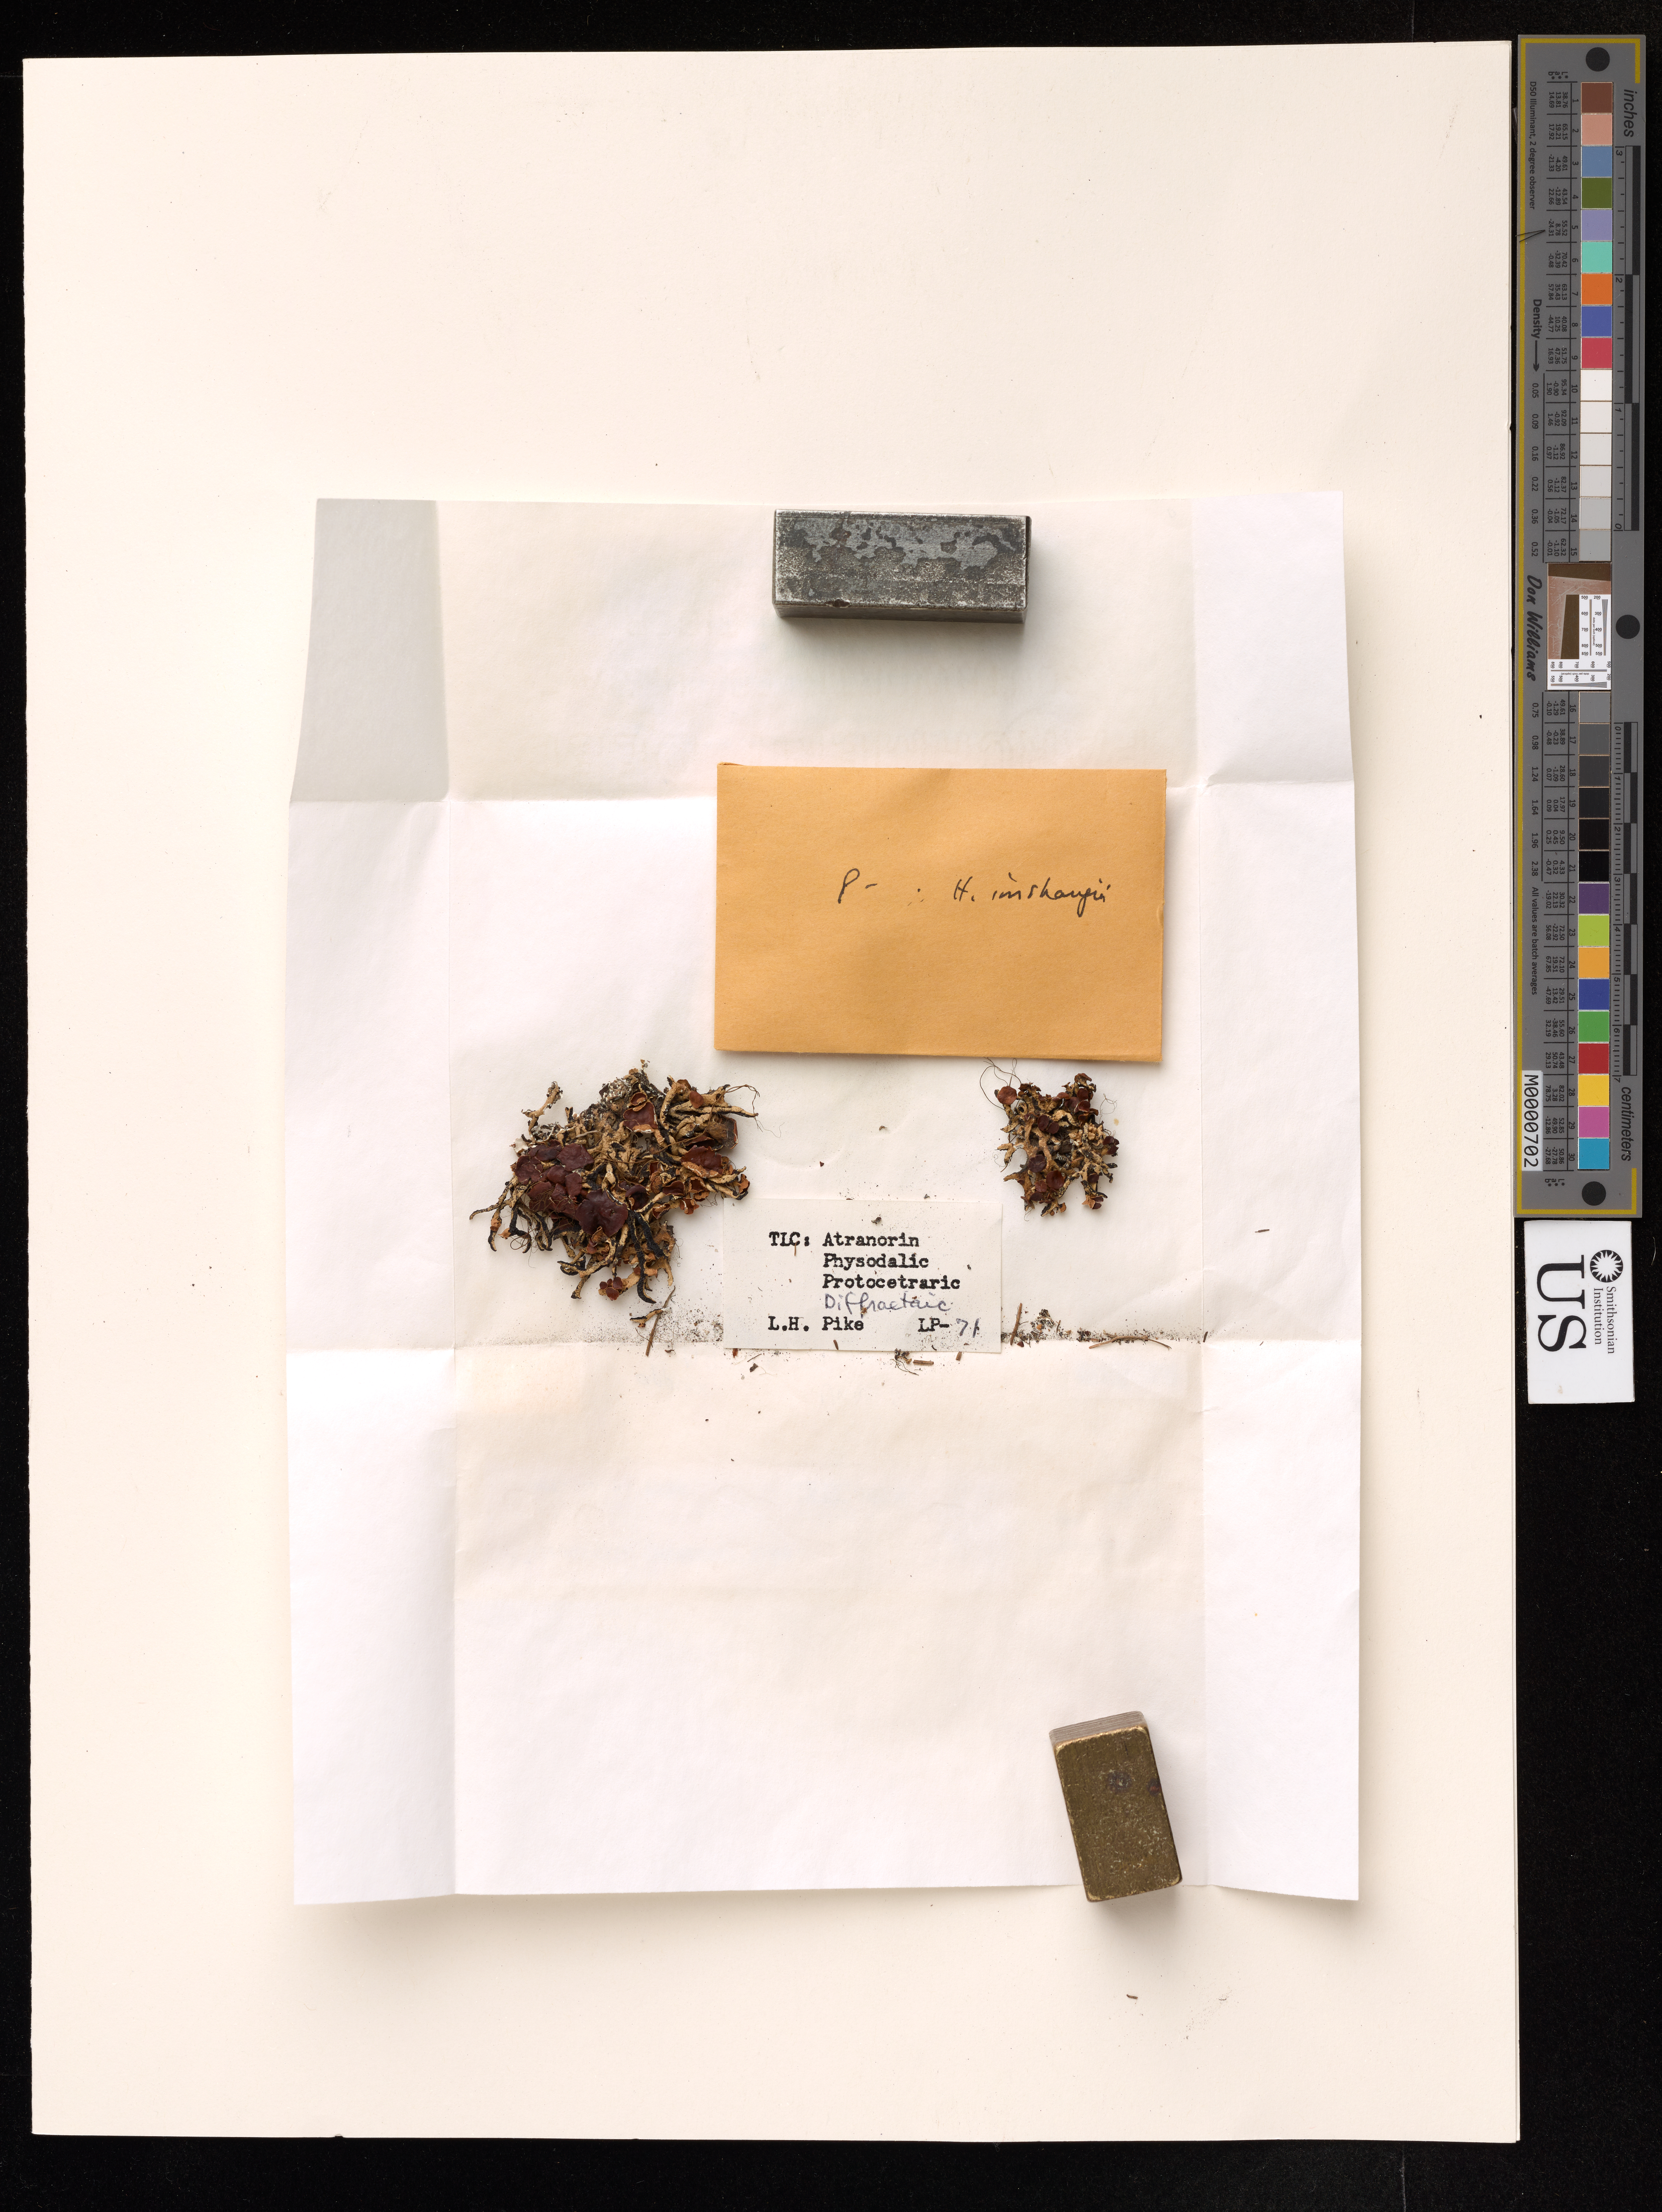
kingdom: Fungi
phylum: Ascomycota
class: Lecanoromycetes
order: Lecanorales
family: Parmeliaceae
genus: Hypogymnia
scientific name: Hypogymnia imshaugii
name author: Krog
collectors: E. P. Sheldon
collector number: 8962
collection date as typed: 21 Sep 1897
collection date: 1897-09-21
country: United States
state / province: Oregon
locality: Wallowa mts.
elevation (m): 0